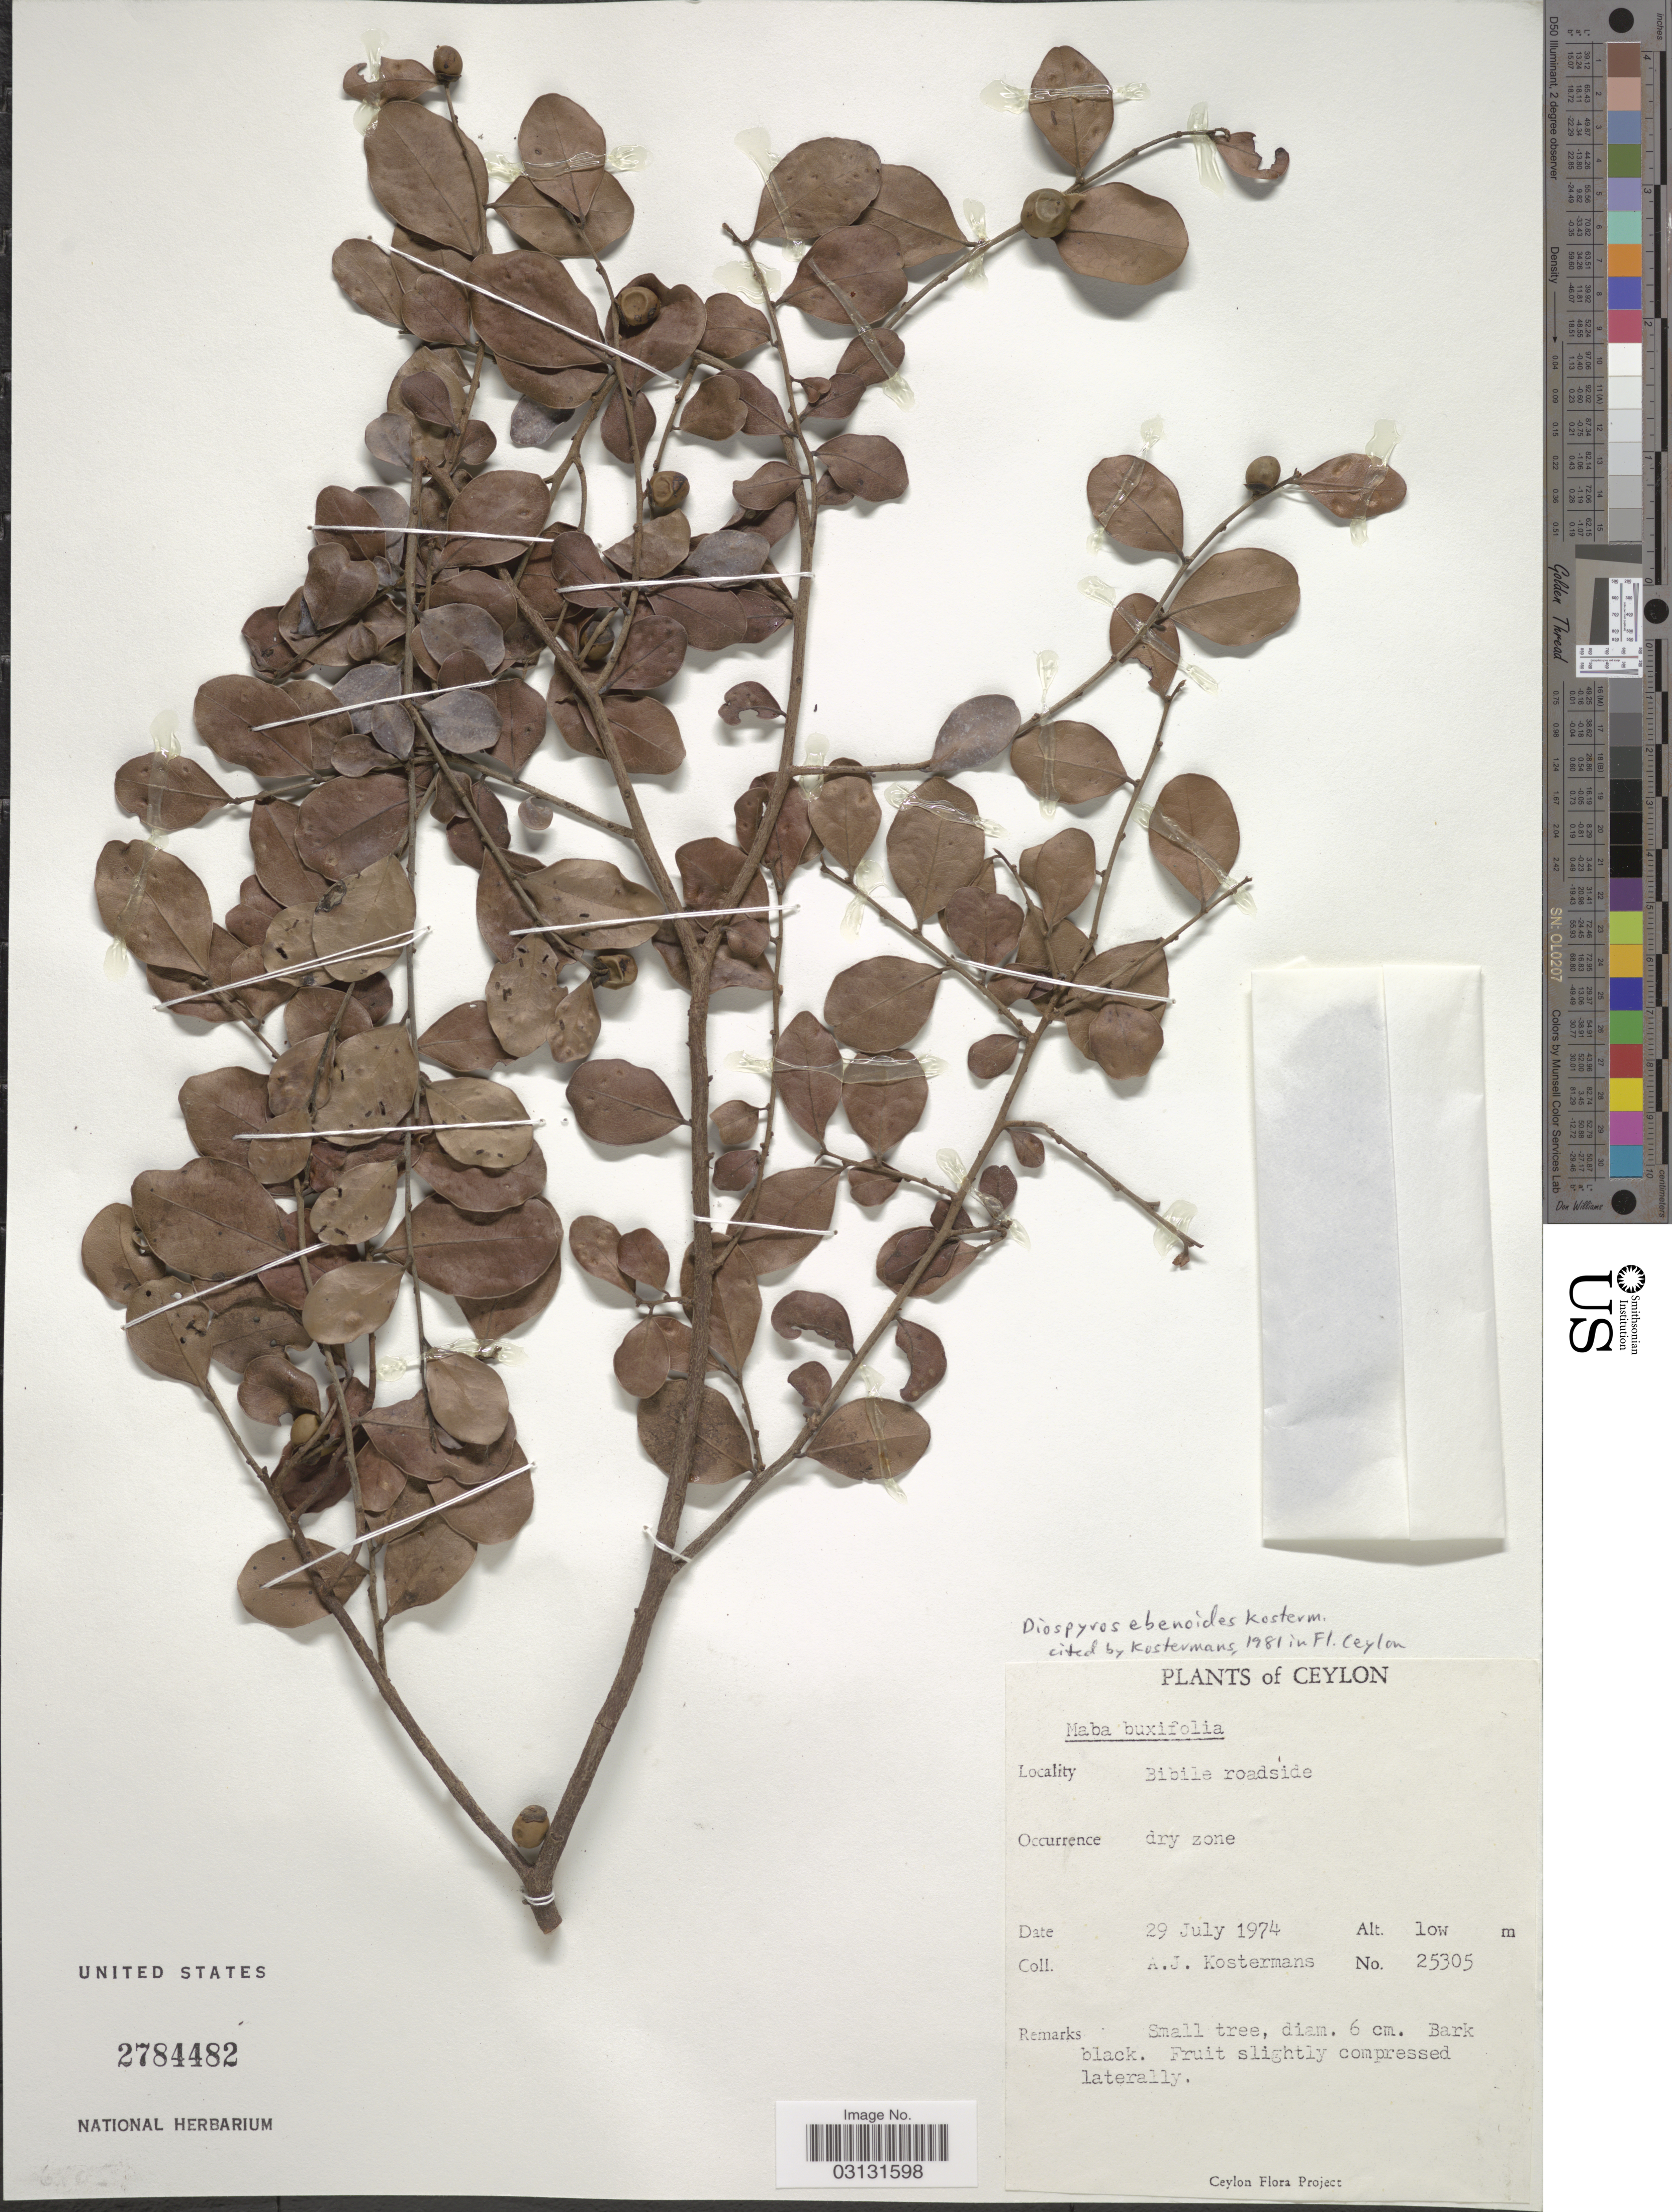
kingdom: Plantae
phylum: Tracheophyta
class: Magnoliopsida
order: Ericales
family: Ebenaceae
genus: Diospyros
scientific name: Diospyros ebenoides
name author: Kosterm.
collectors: A. J. G. Kostermans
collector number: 25305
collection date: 1974-07-29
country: Sri Lanka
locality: Ceylon. Bibile roadside, dry zone.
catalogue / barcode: US 2784482